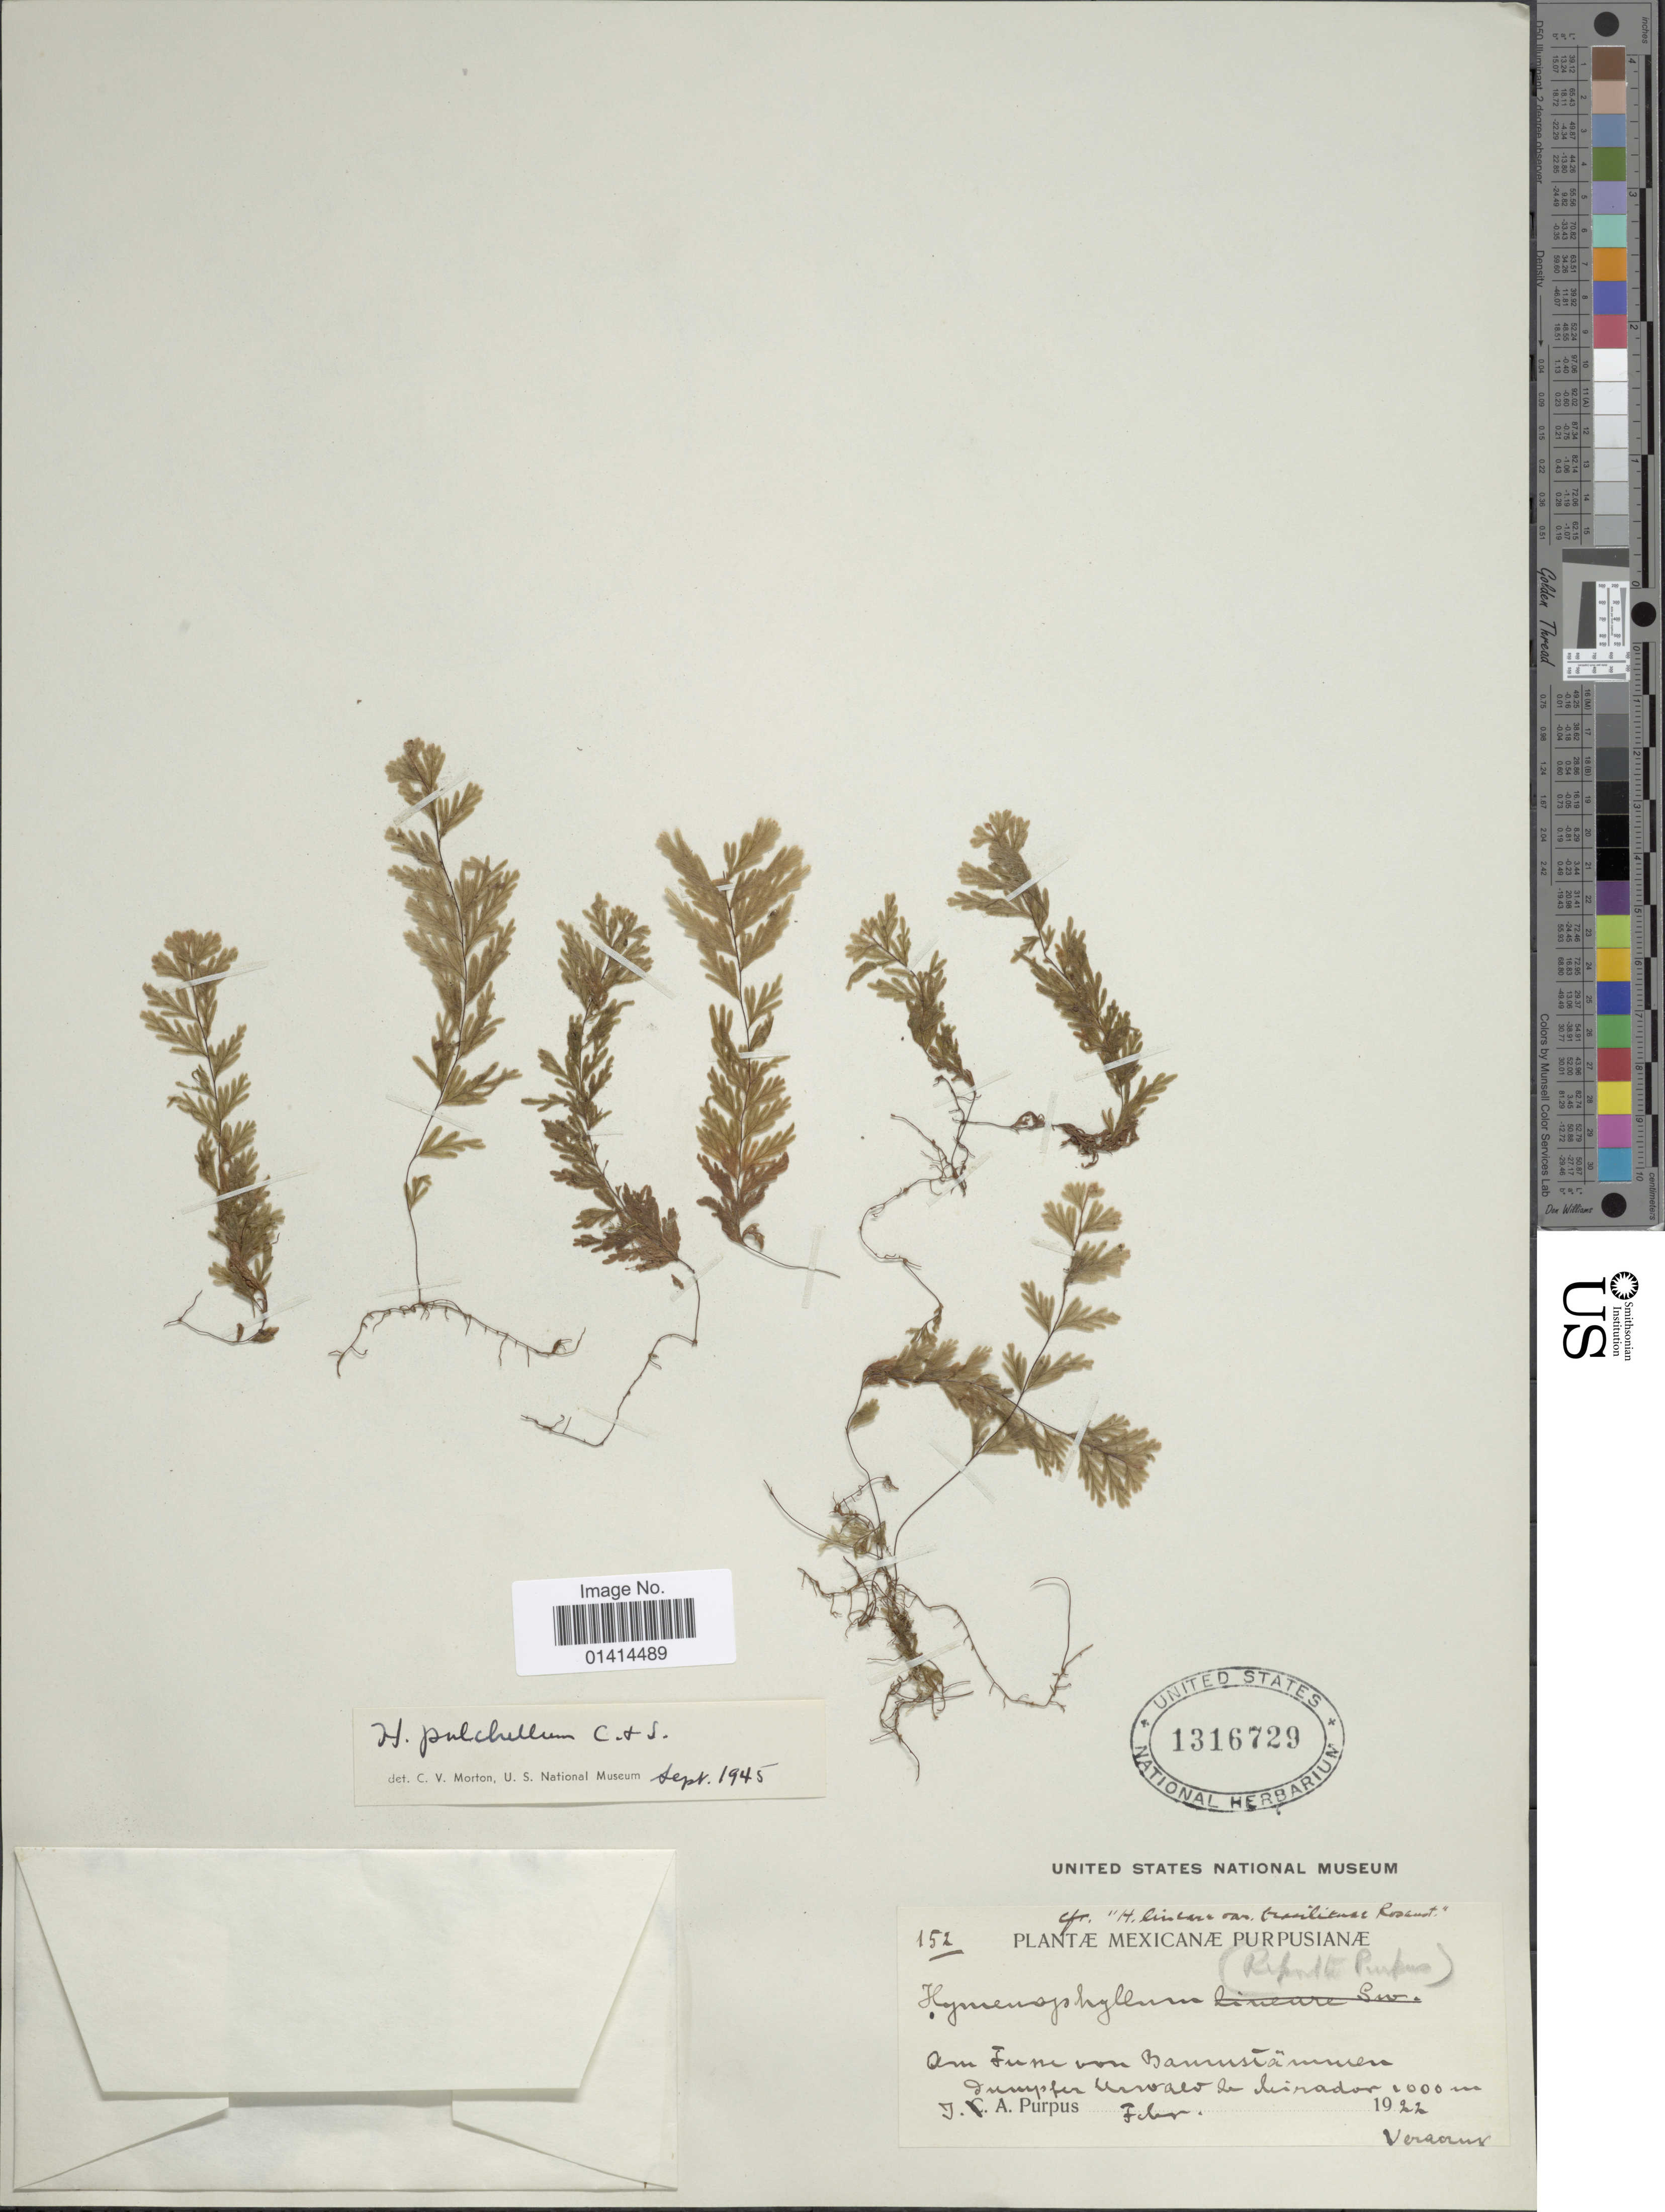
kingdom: Plantae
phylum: Tracheophyta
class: Polypodiopsida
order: Hymenophyllales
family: Hymenophyllaceae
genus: Hymenophyllum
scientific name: Hymenophyllum pulchellum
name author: Schltdl. & Cham.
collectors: J. A. Purpus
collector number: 152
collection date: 1922-02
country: Mexico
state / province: Veracruz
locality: Urwald de Mirador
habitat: Am fusse von Baumstäumen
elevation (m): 1000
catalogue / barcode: US 1316729